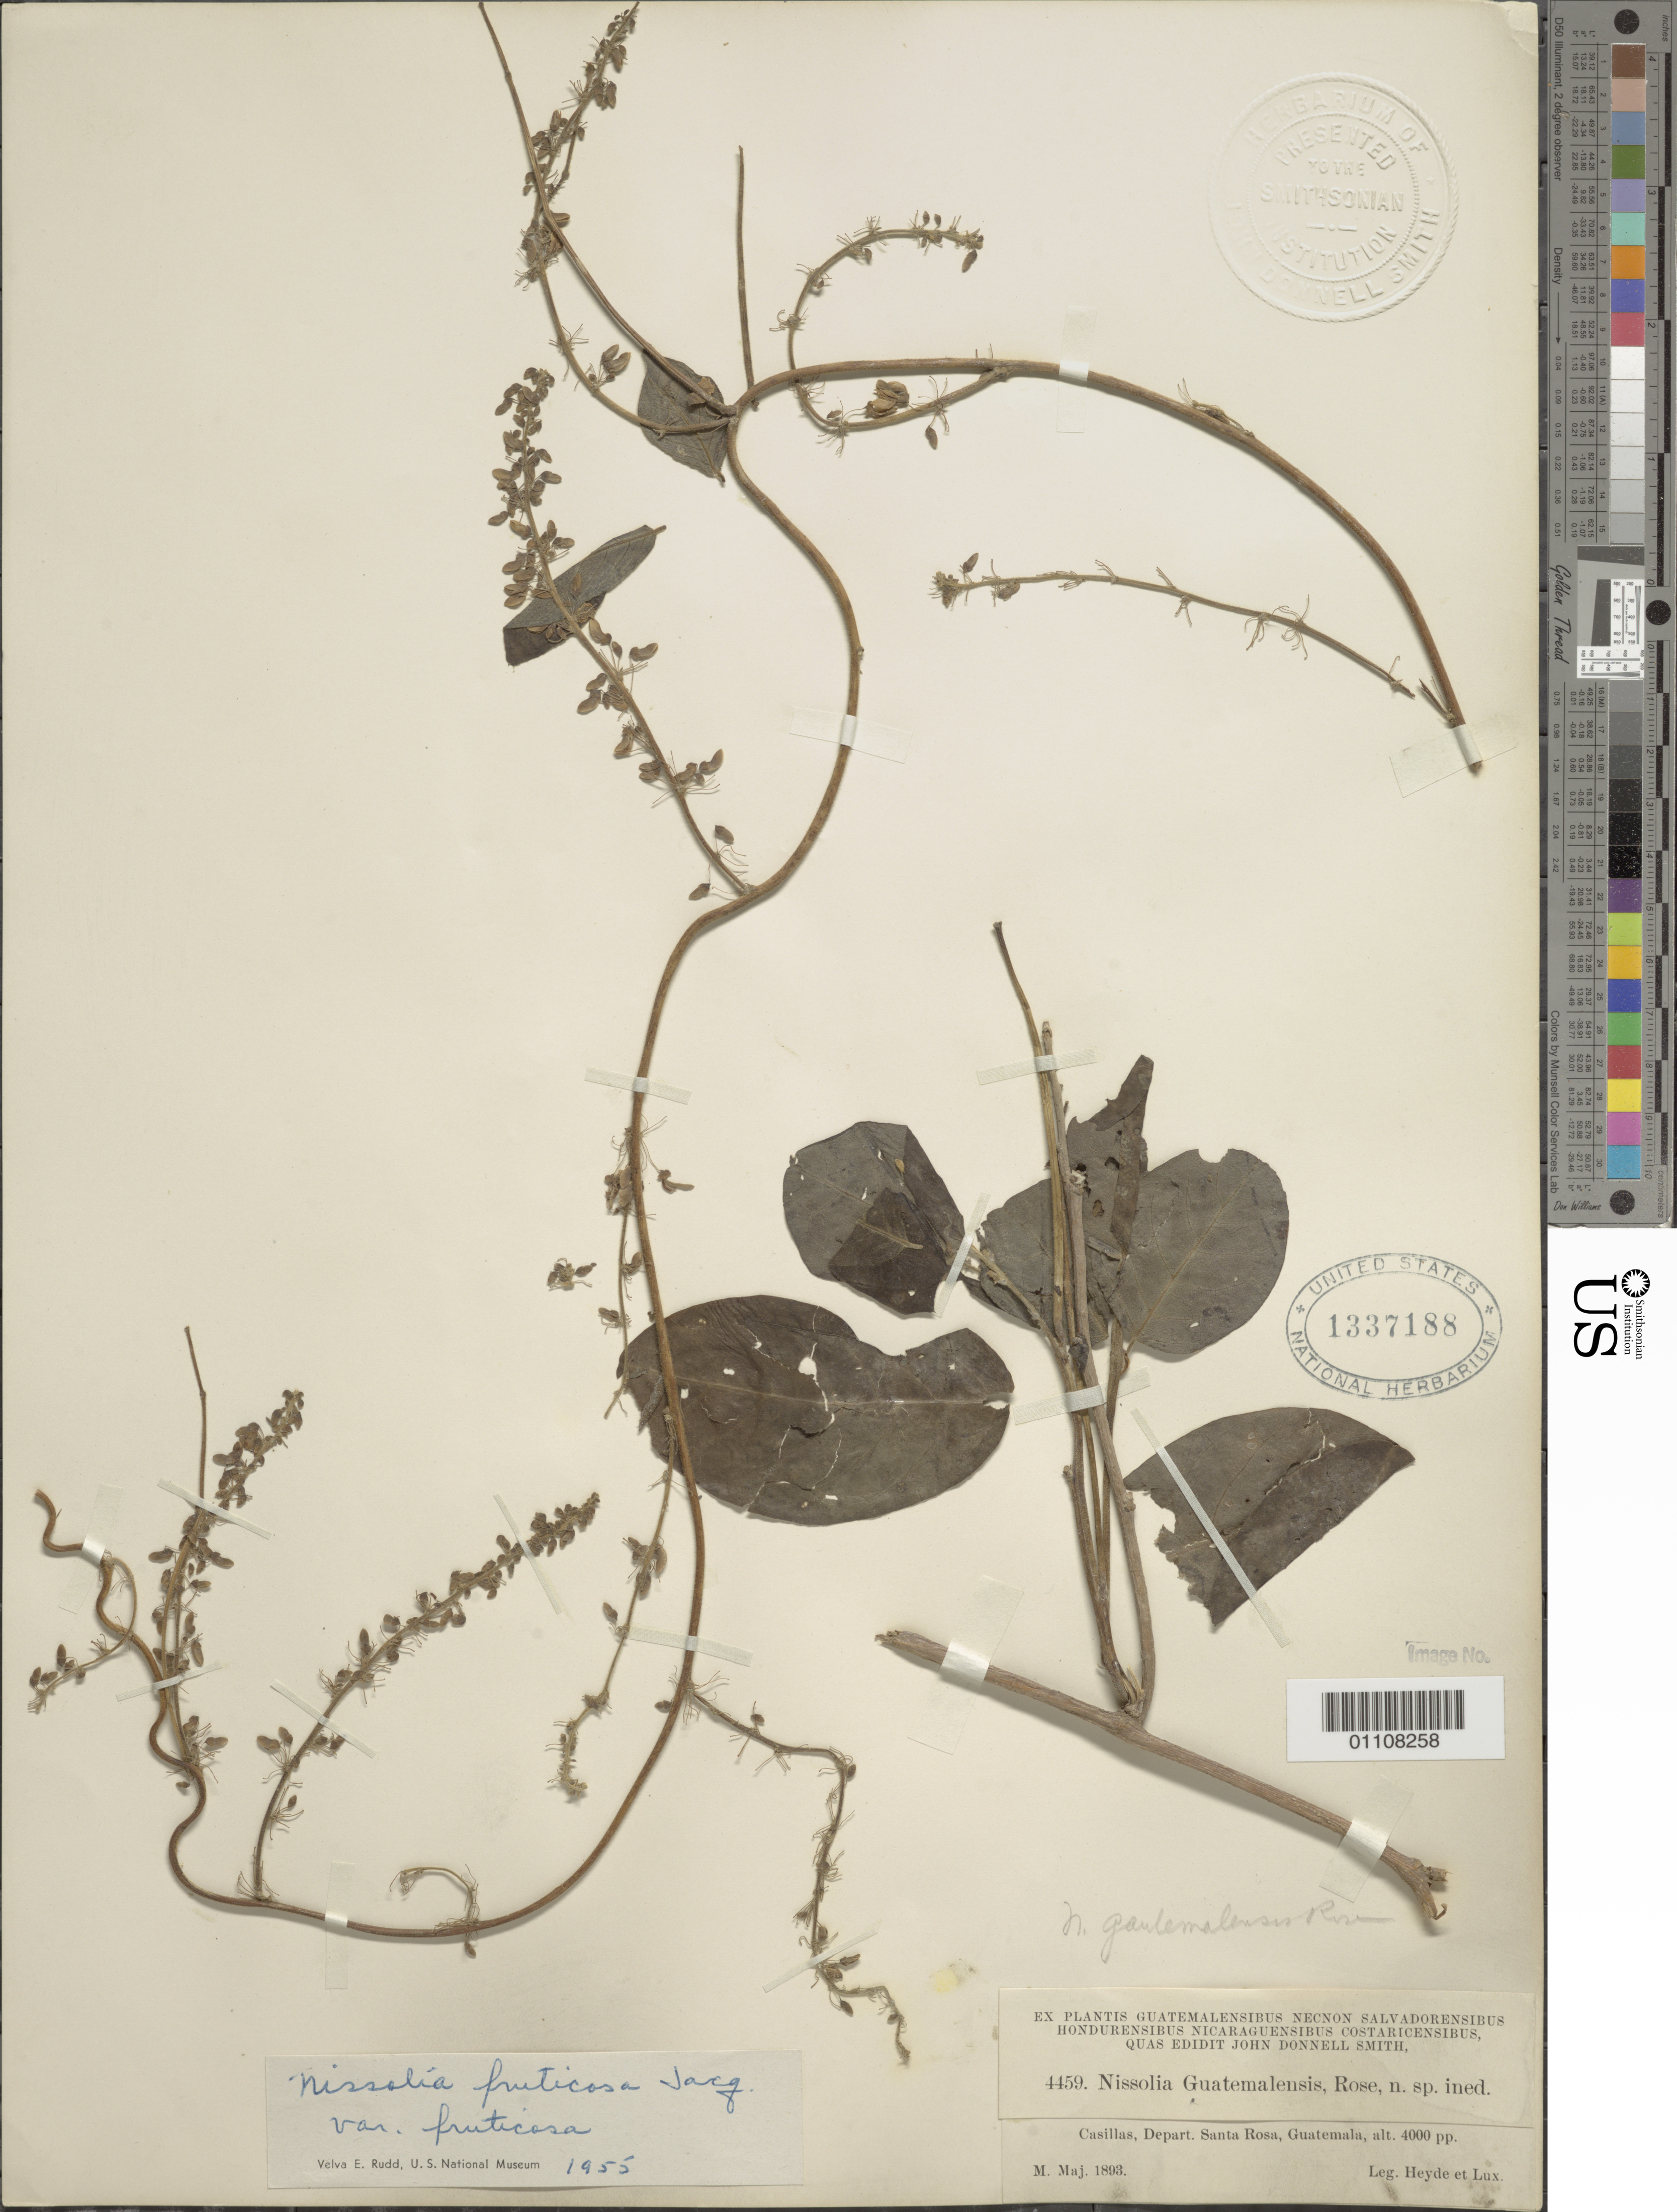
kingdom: Plantae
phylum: Tracheophyta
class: Magnoliopsida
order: Fabales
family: Fabaceae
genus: Nissolia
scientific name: Nissolia fruticosa var. fruticosa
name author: Jacq.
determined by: Rudd, V. E.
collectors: E. T. Heyde & E. Lux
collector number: J.D.S. 4459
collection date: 1893-05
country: Guatemala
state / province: Santa Rosa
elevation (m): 1219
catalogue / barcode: US 1337188